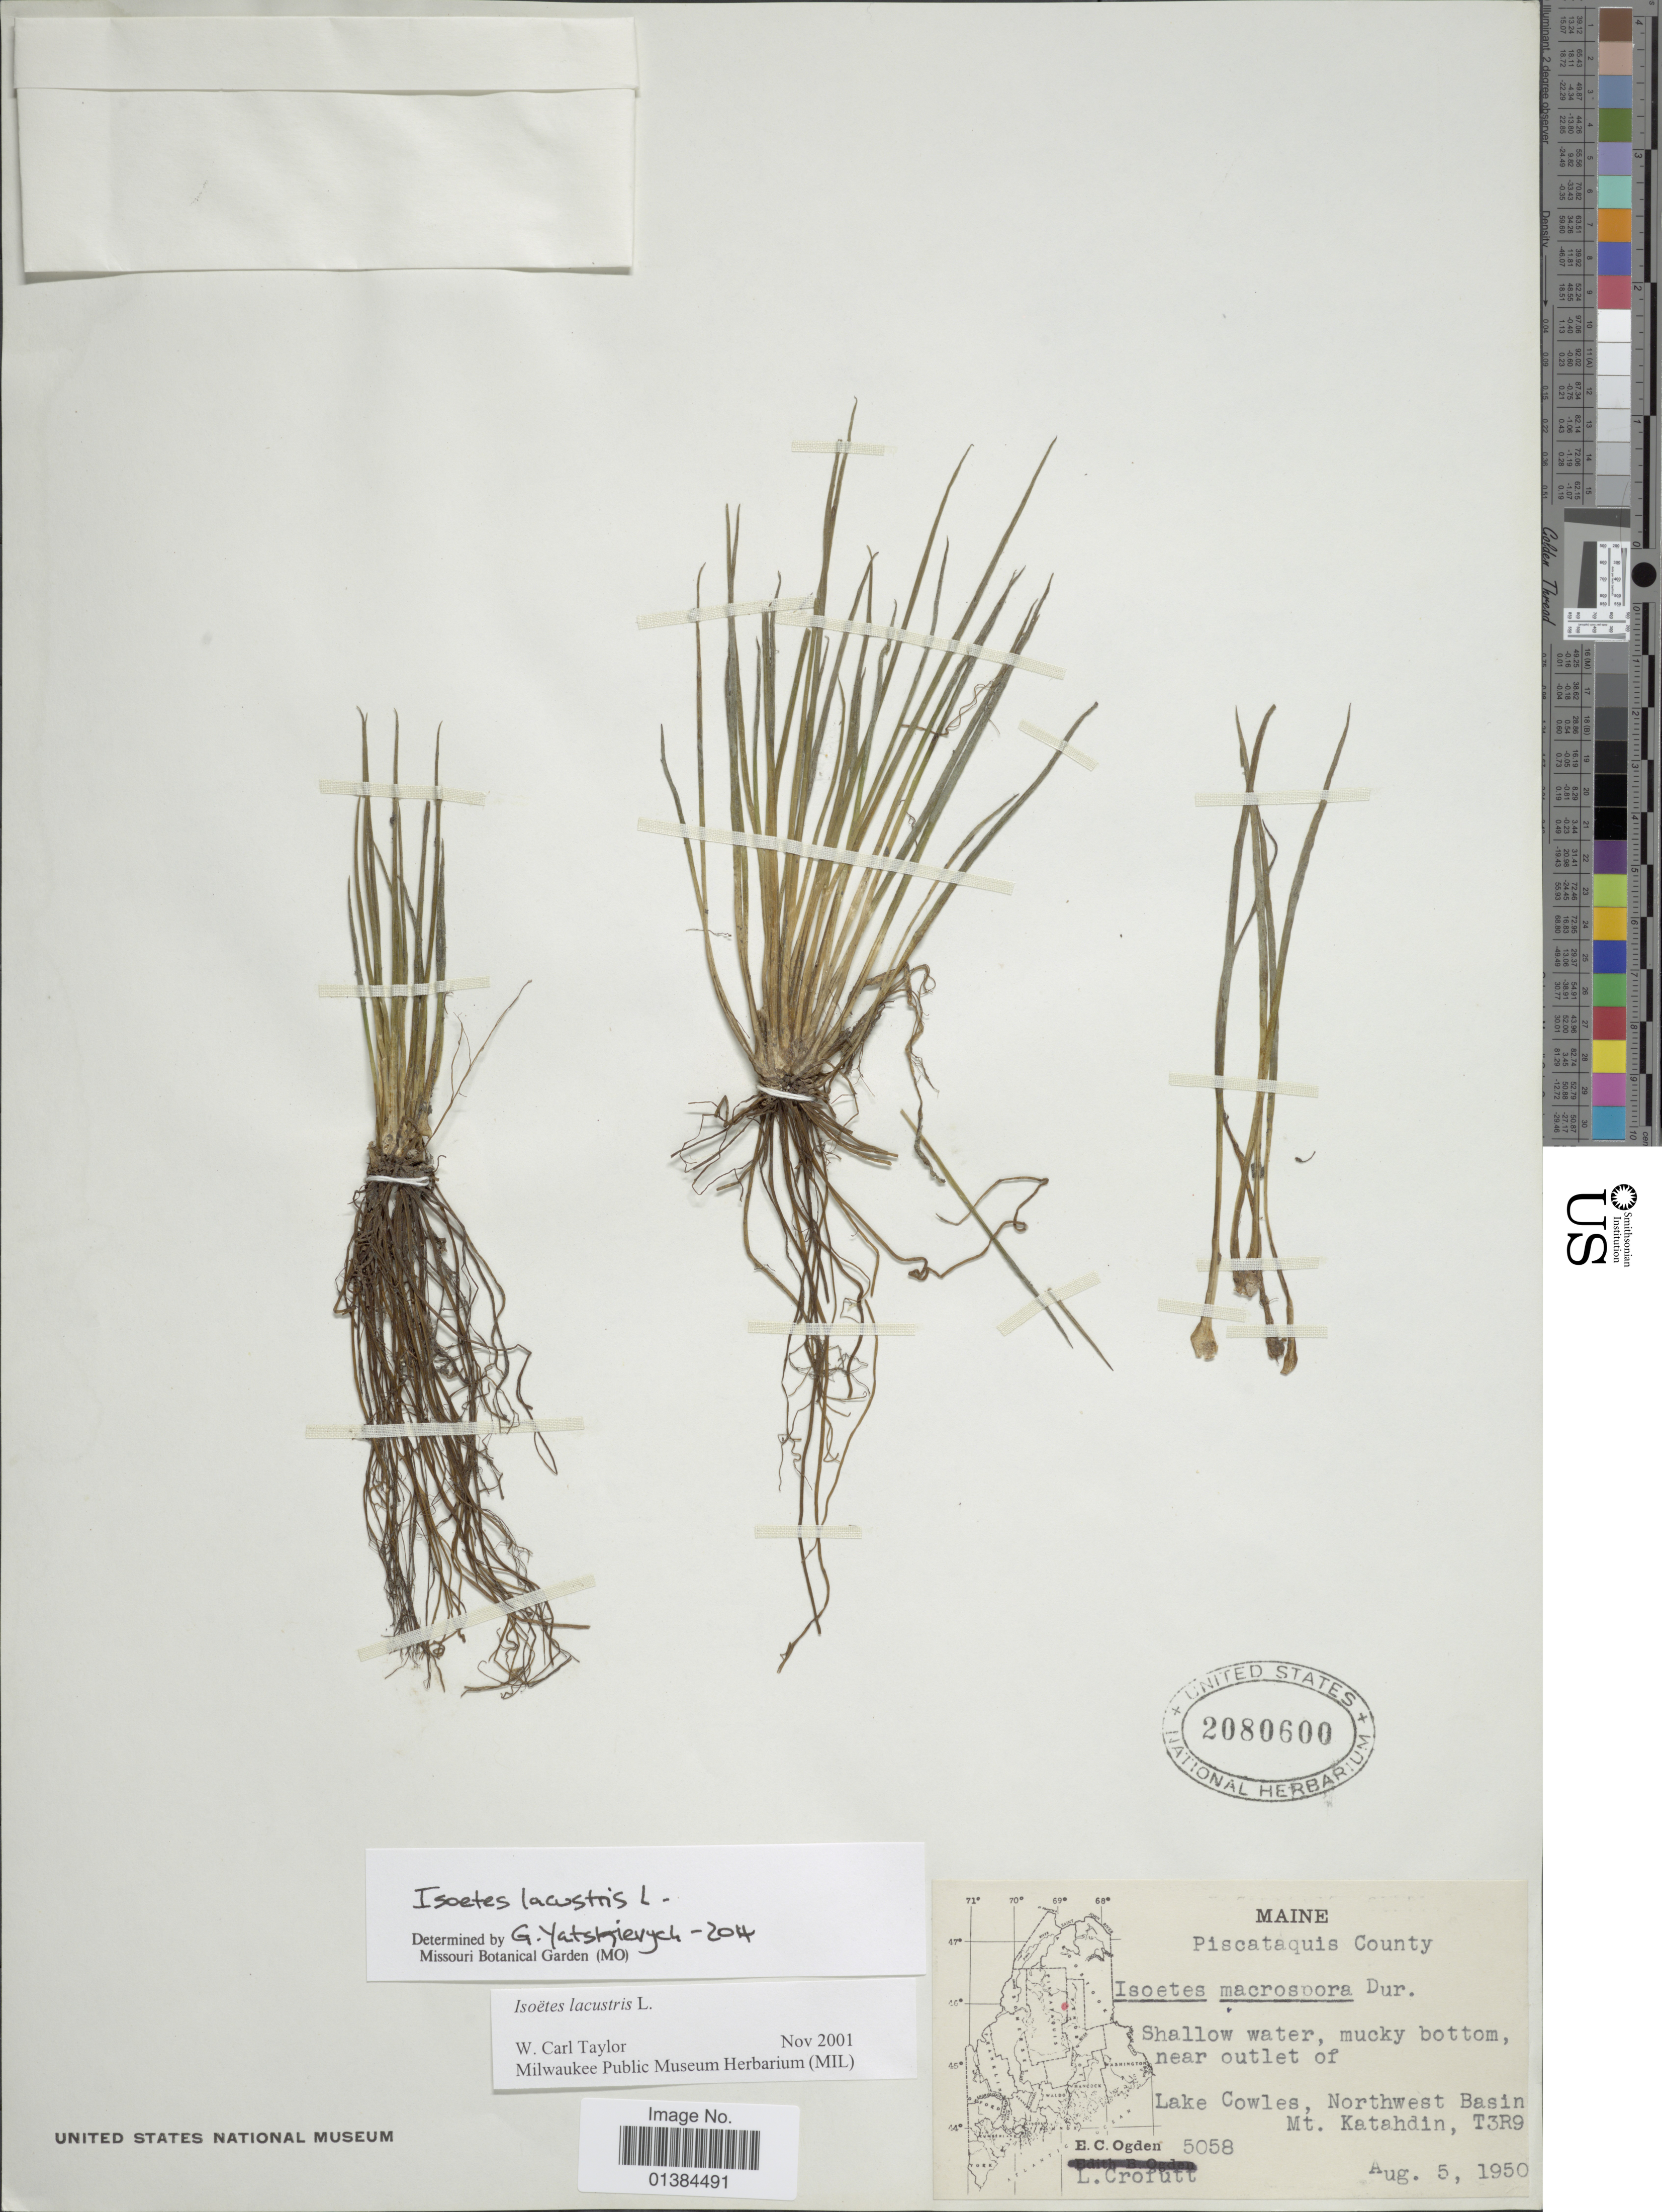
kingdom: Plantae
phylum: Tracheophyta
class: Lycopodiopsida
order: Isoetales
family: Isoetaceae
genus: Isoetes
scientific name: Isoetes lacustris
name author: L.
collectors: E. Ogden & L. Crofutt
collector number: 5058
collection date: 1950-08-05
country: United States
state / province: Maine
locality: Piscataquis County. Shallow water, mucky bottom, near outlet of Lake Cowles, Northwest Basin Mt. Katahdin, T3R9.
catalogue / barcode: US 2080600